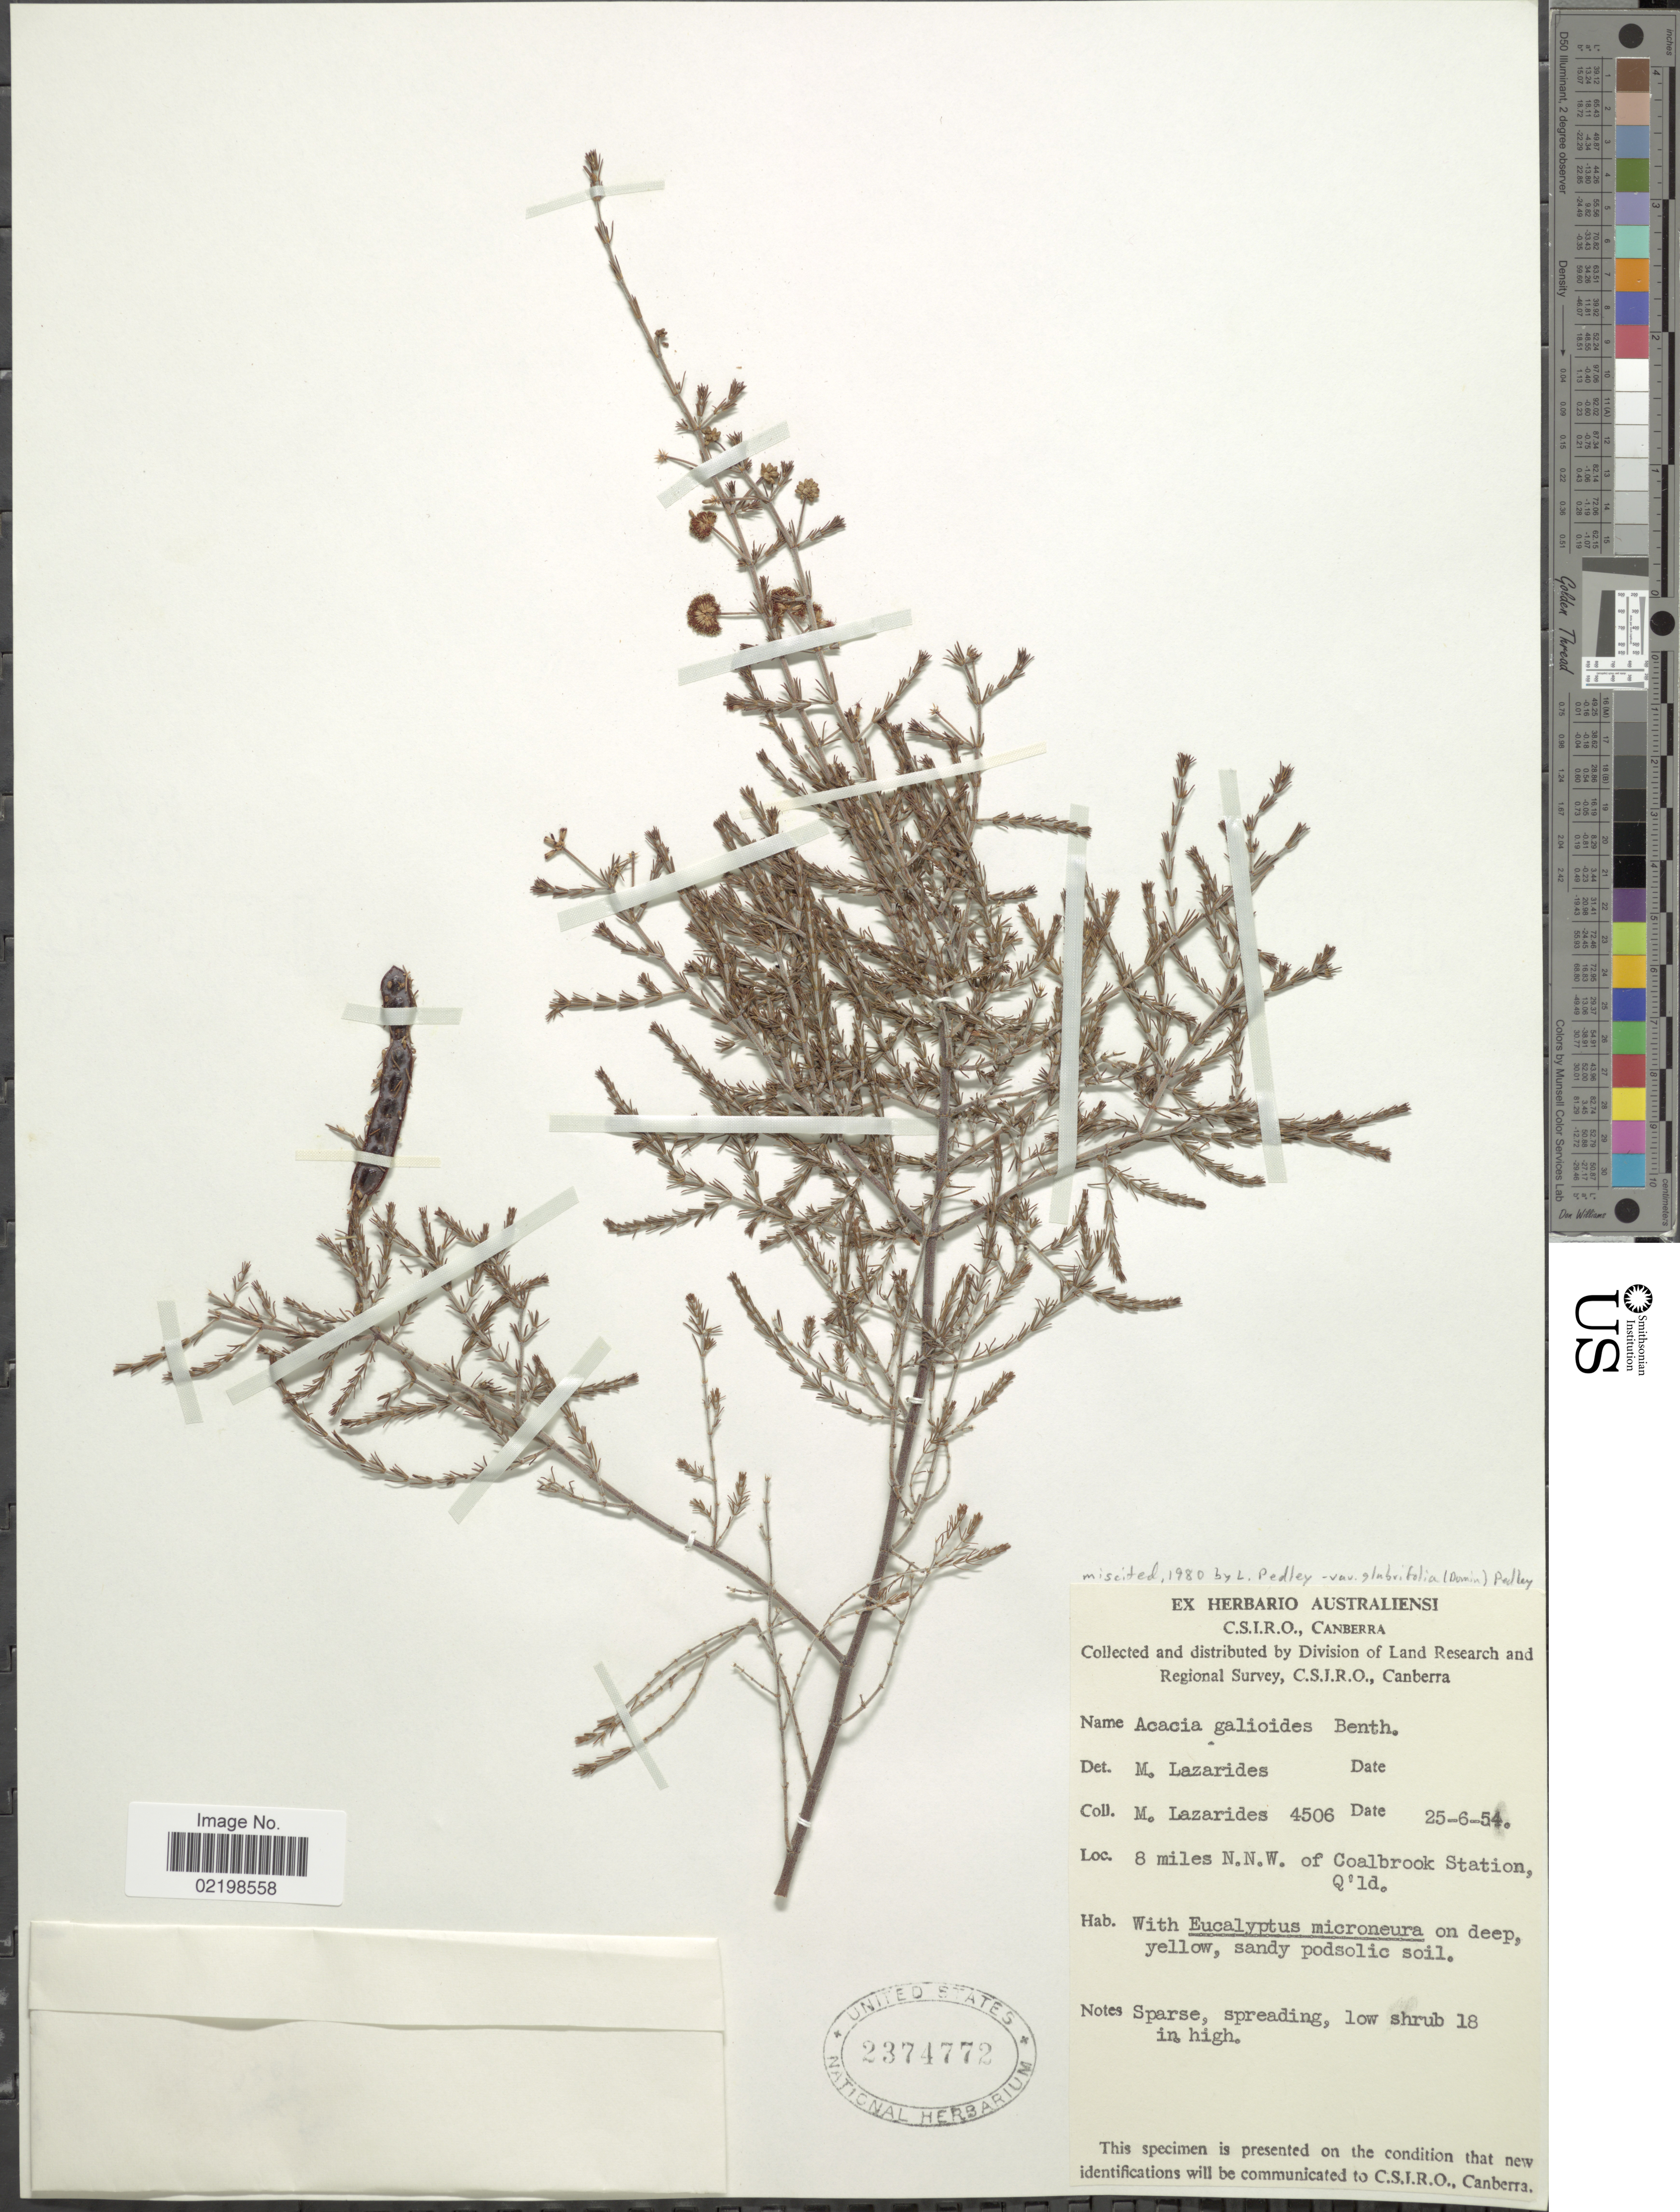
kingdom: Plantae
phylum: Tracheophyta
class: Magnoliopsida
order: Fabales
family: Fabaceae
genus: Acacia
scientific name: Acacia galioides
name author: Benth.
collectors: M. Lazarides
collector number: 4506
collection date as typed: Transcribed d/m/y: 25/6/54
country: Australia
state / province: Queensland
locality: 8 miles N.N.W of Coalbrrok Station, Q'ld.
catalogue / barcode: US 2374772